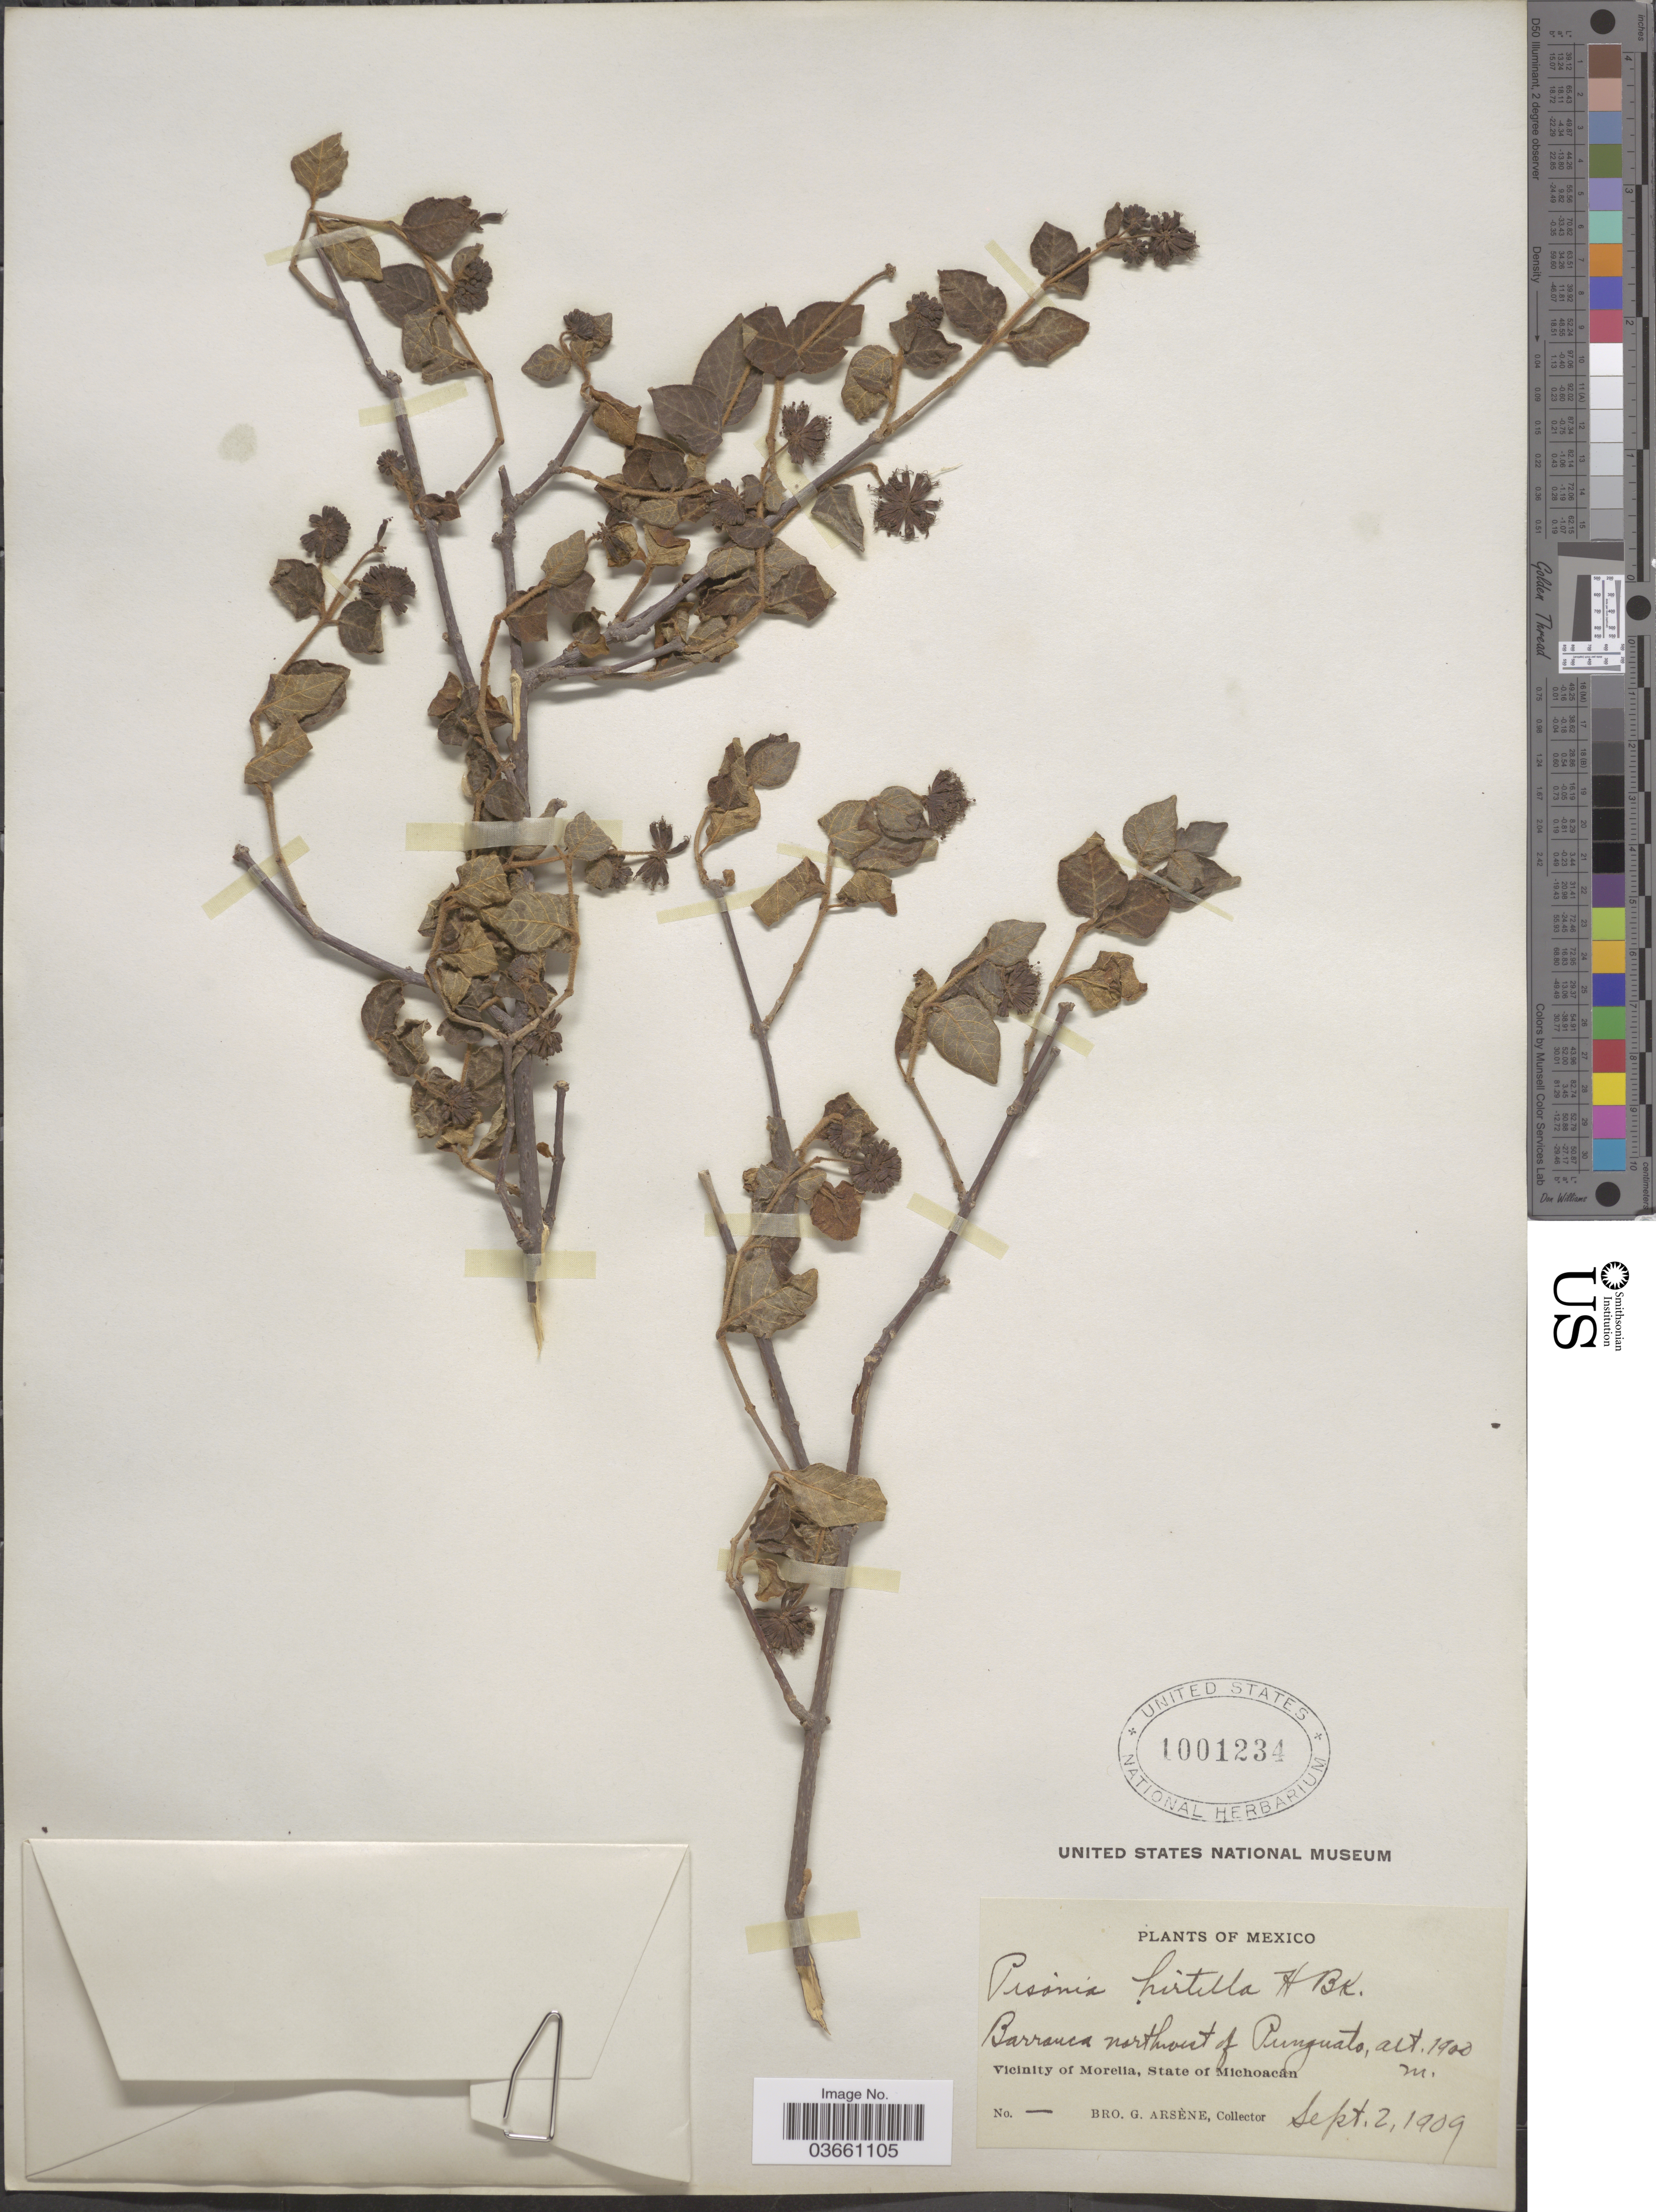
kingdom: Plantae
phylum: Tracheophyta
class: Magnoliopsida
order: Caryophyllales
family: Nyctaginaceae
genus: Pisoniella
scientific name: Pisoniella arborescens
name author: (Lag. & Rodr.) Standl.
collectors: Bro. G. Arsène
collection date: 1909-09-02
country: Mexico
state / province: Michoacán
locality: Barranca northeast of Punguato. Vicinity of Morelia.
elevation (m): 1900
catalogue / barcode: US 1001234